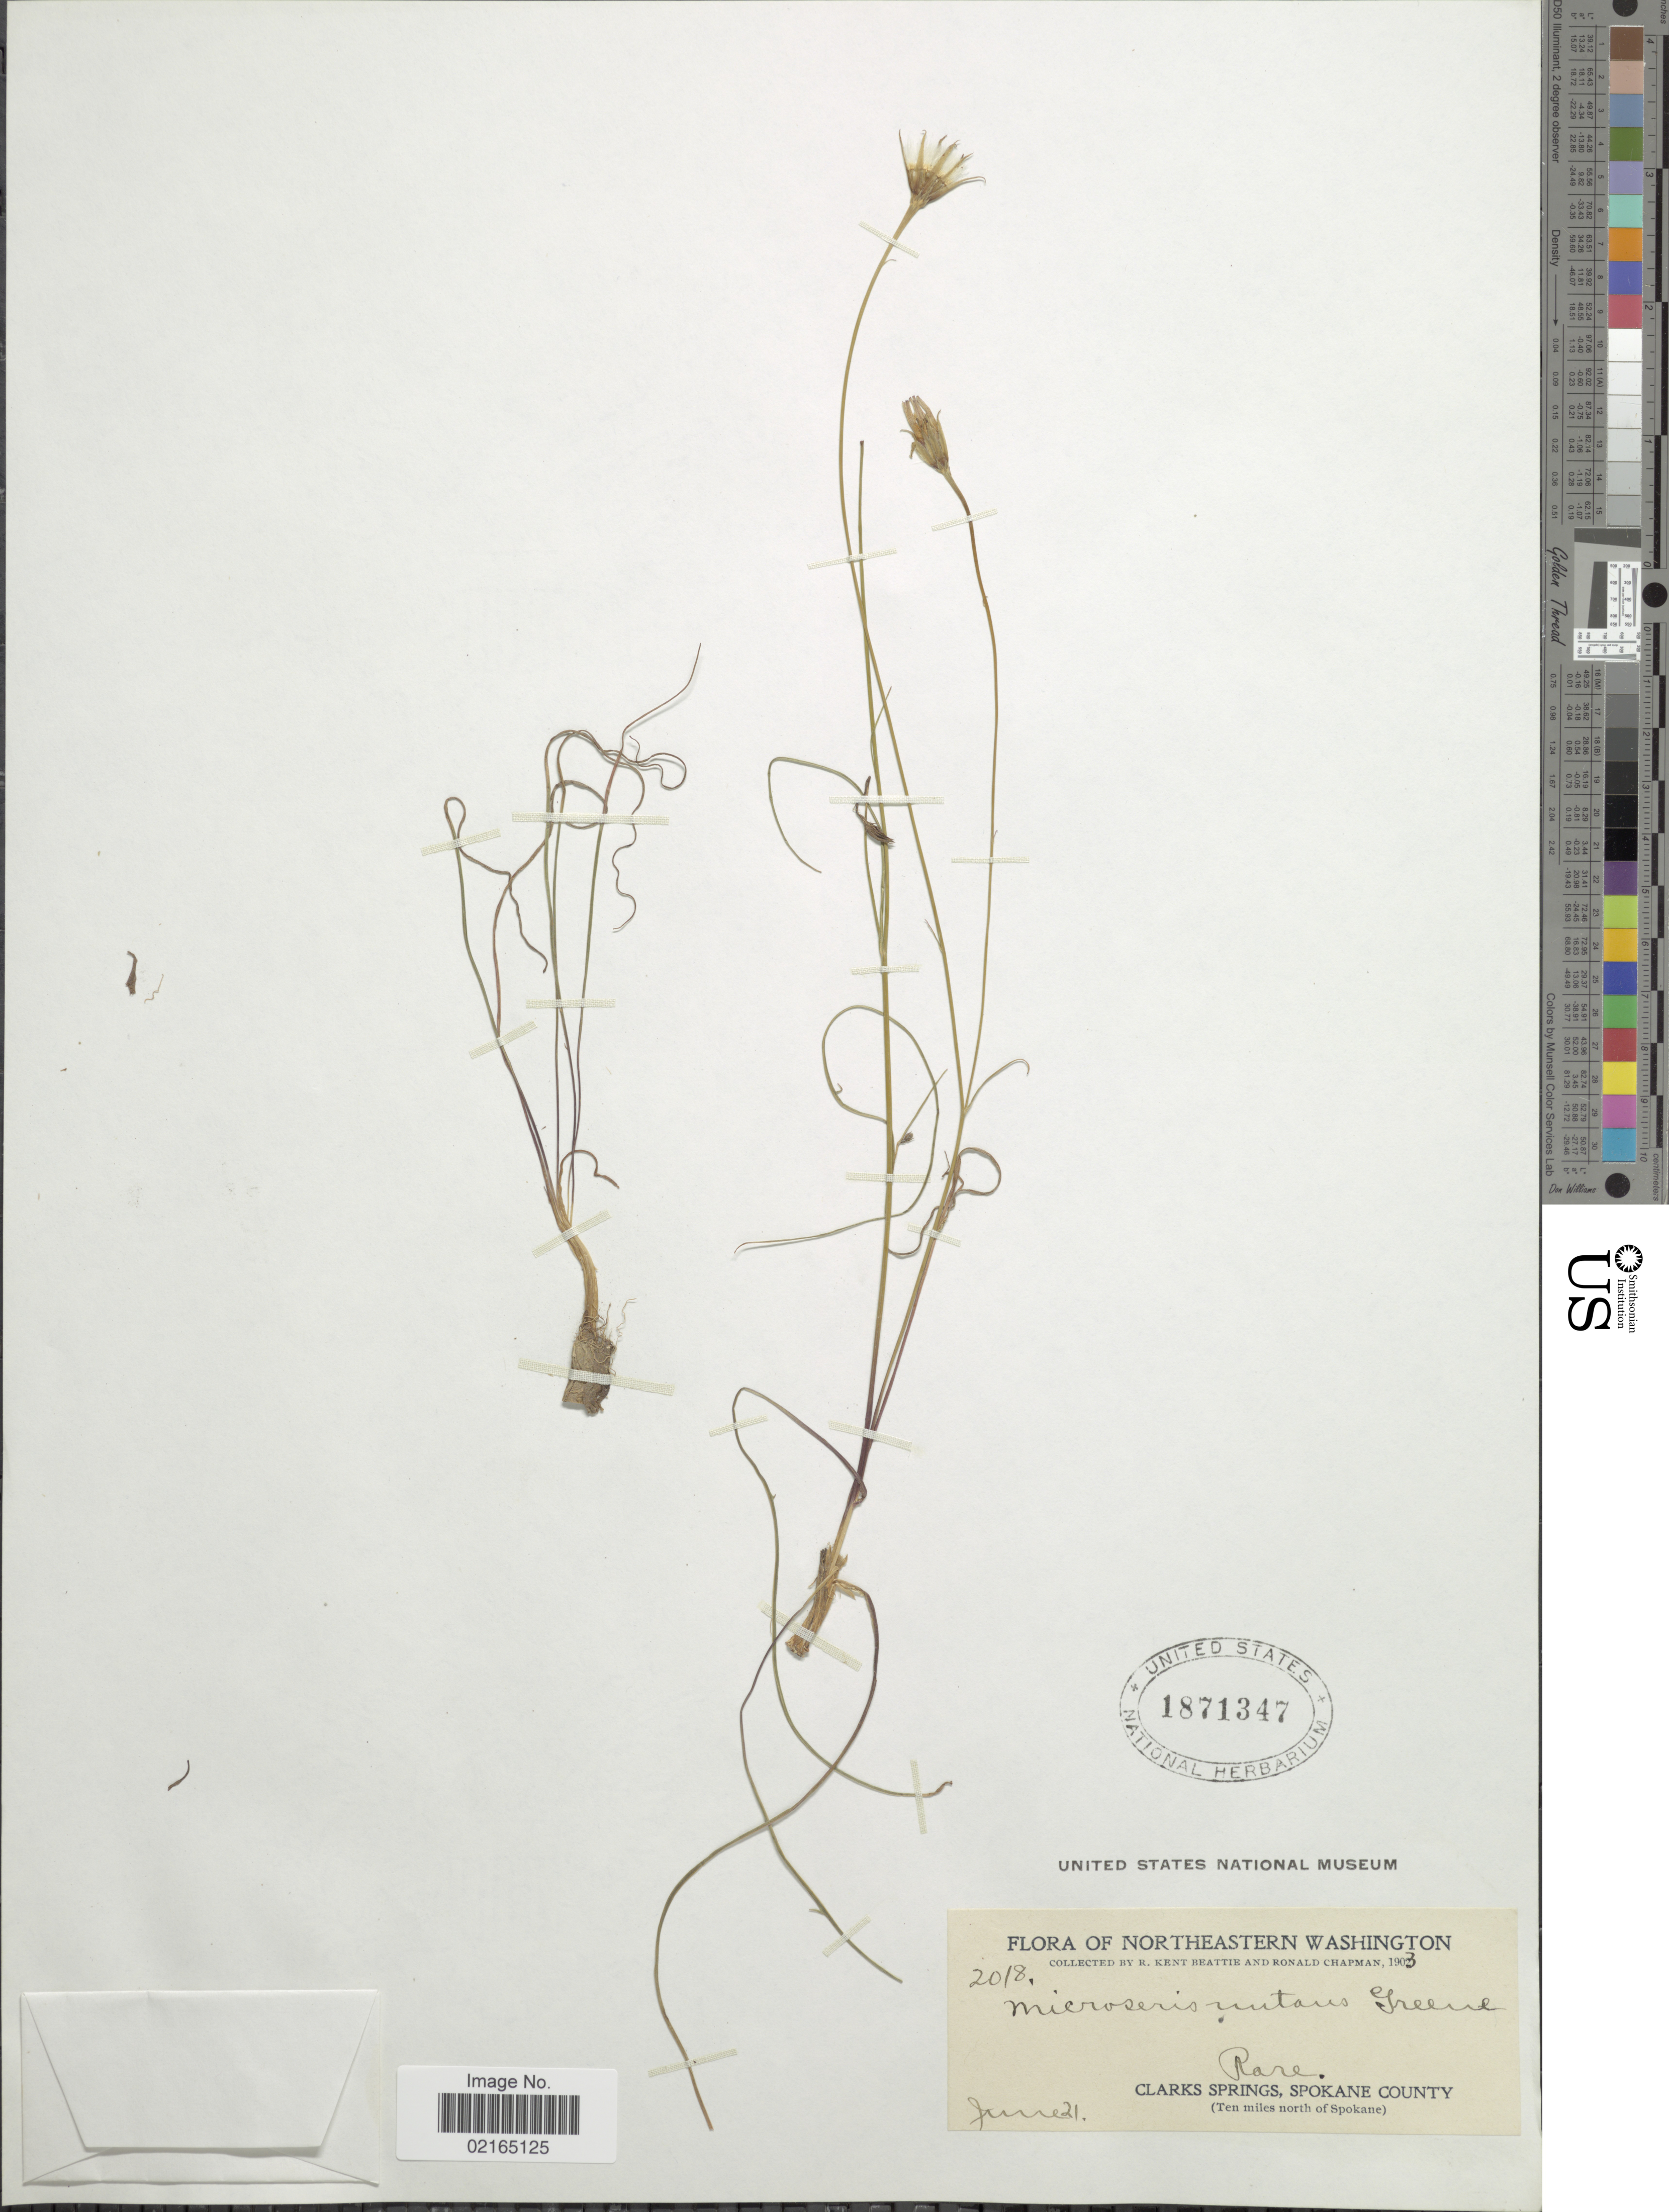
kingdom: Plantae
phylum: Tracheophyta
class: Magnoliopsida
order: Asterales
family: Asteraceae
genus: Microseris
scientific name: Microseris nutans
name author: (Hook.) Sch. Bip.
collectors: R. K. Beattie & R. Chapman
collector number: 2018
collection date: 1903-06-21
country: United States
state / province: Washington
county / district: Spokane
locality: Northeastern Washington, Clarks Springs, Spokane County (ten miles north of Spokane).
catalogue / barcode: US 1871347